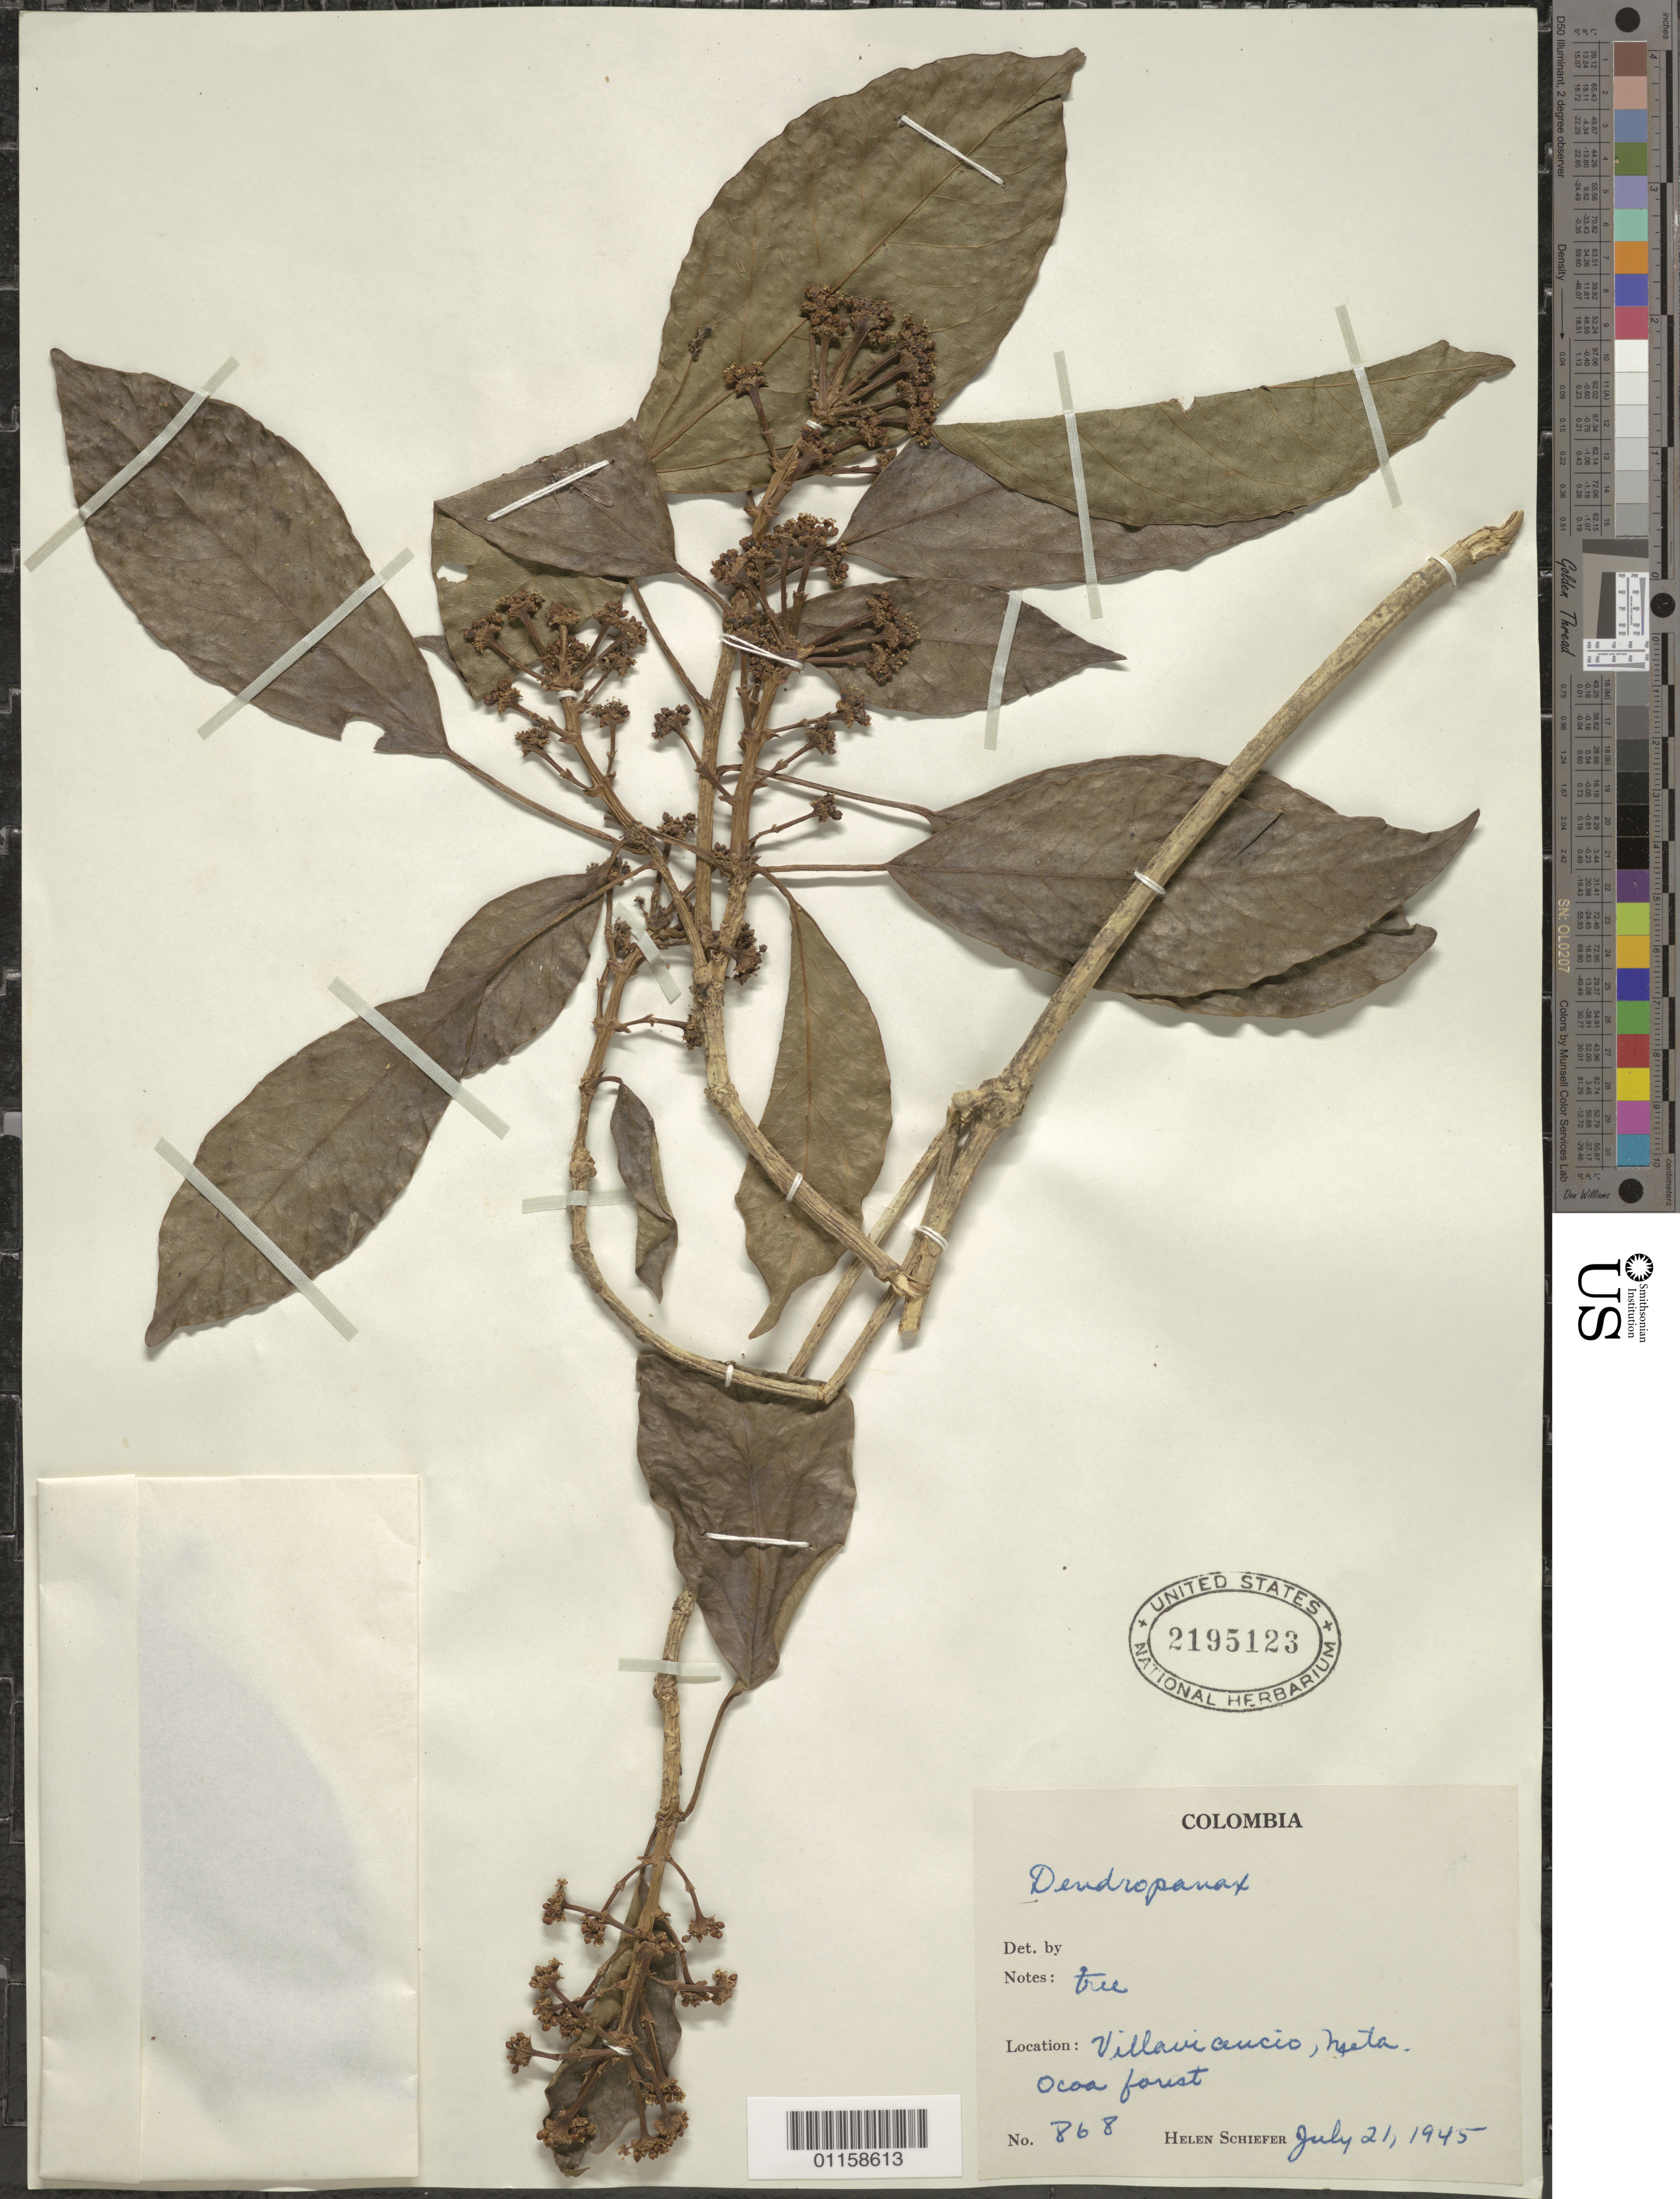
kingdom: Plantae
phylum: Tracheophyta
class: Magnoliopsida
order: Apiales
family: Araliaceae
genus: Dendropanax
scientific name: Dendropanax sp.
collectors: H. Schiefer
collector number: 868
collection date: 1945-07-21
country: Colombia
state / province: Meta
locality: Villavicencio.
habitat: Tree. Forest.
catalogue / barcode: US 2195123